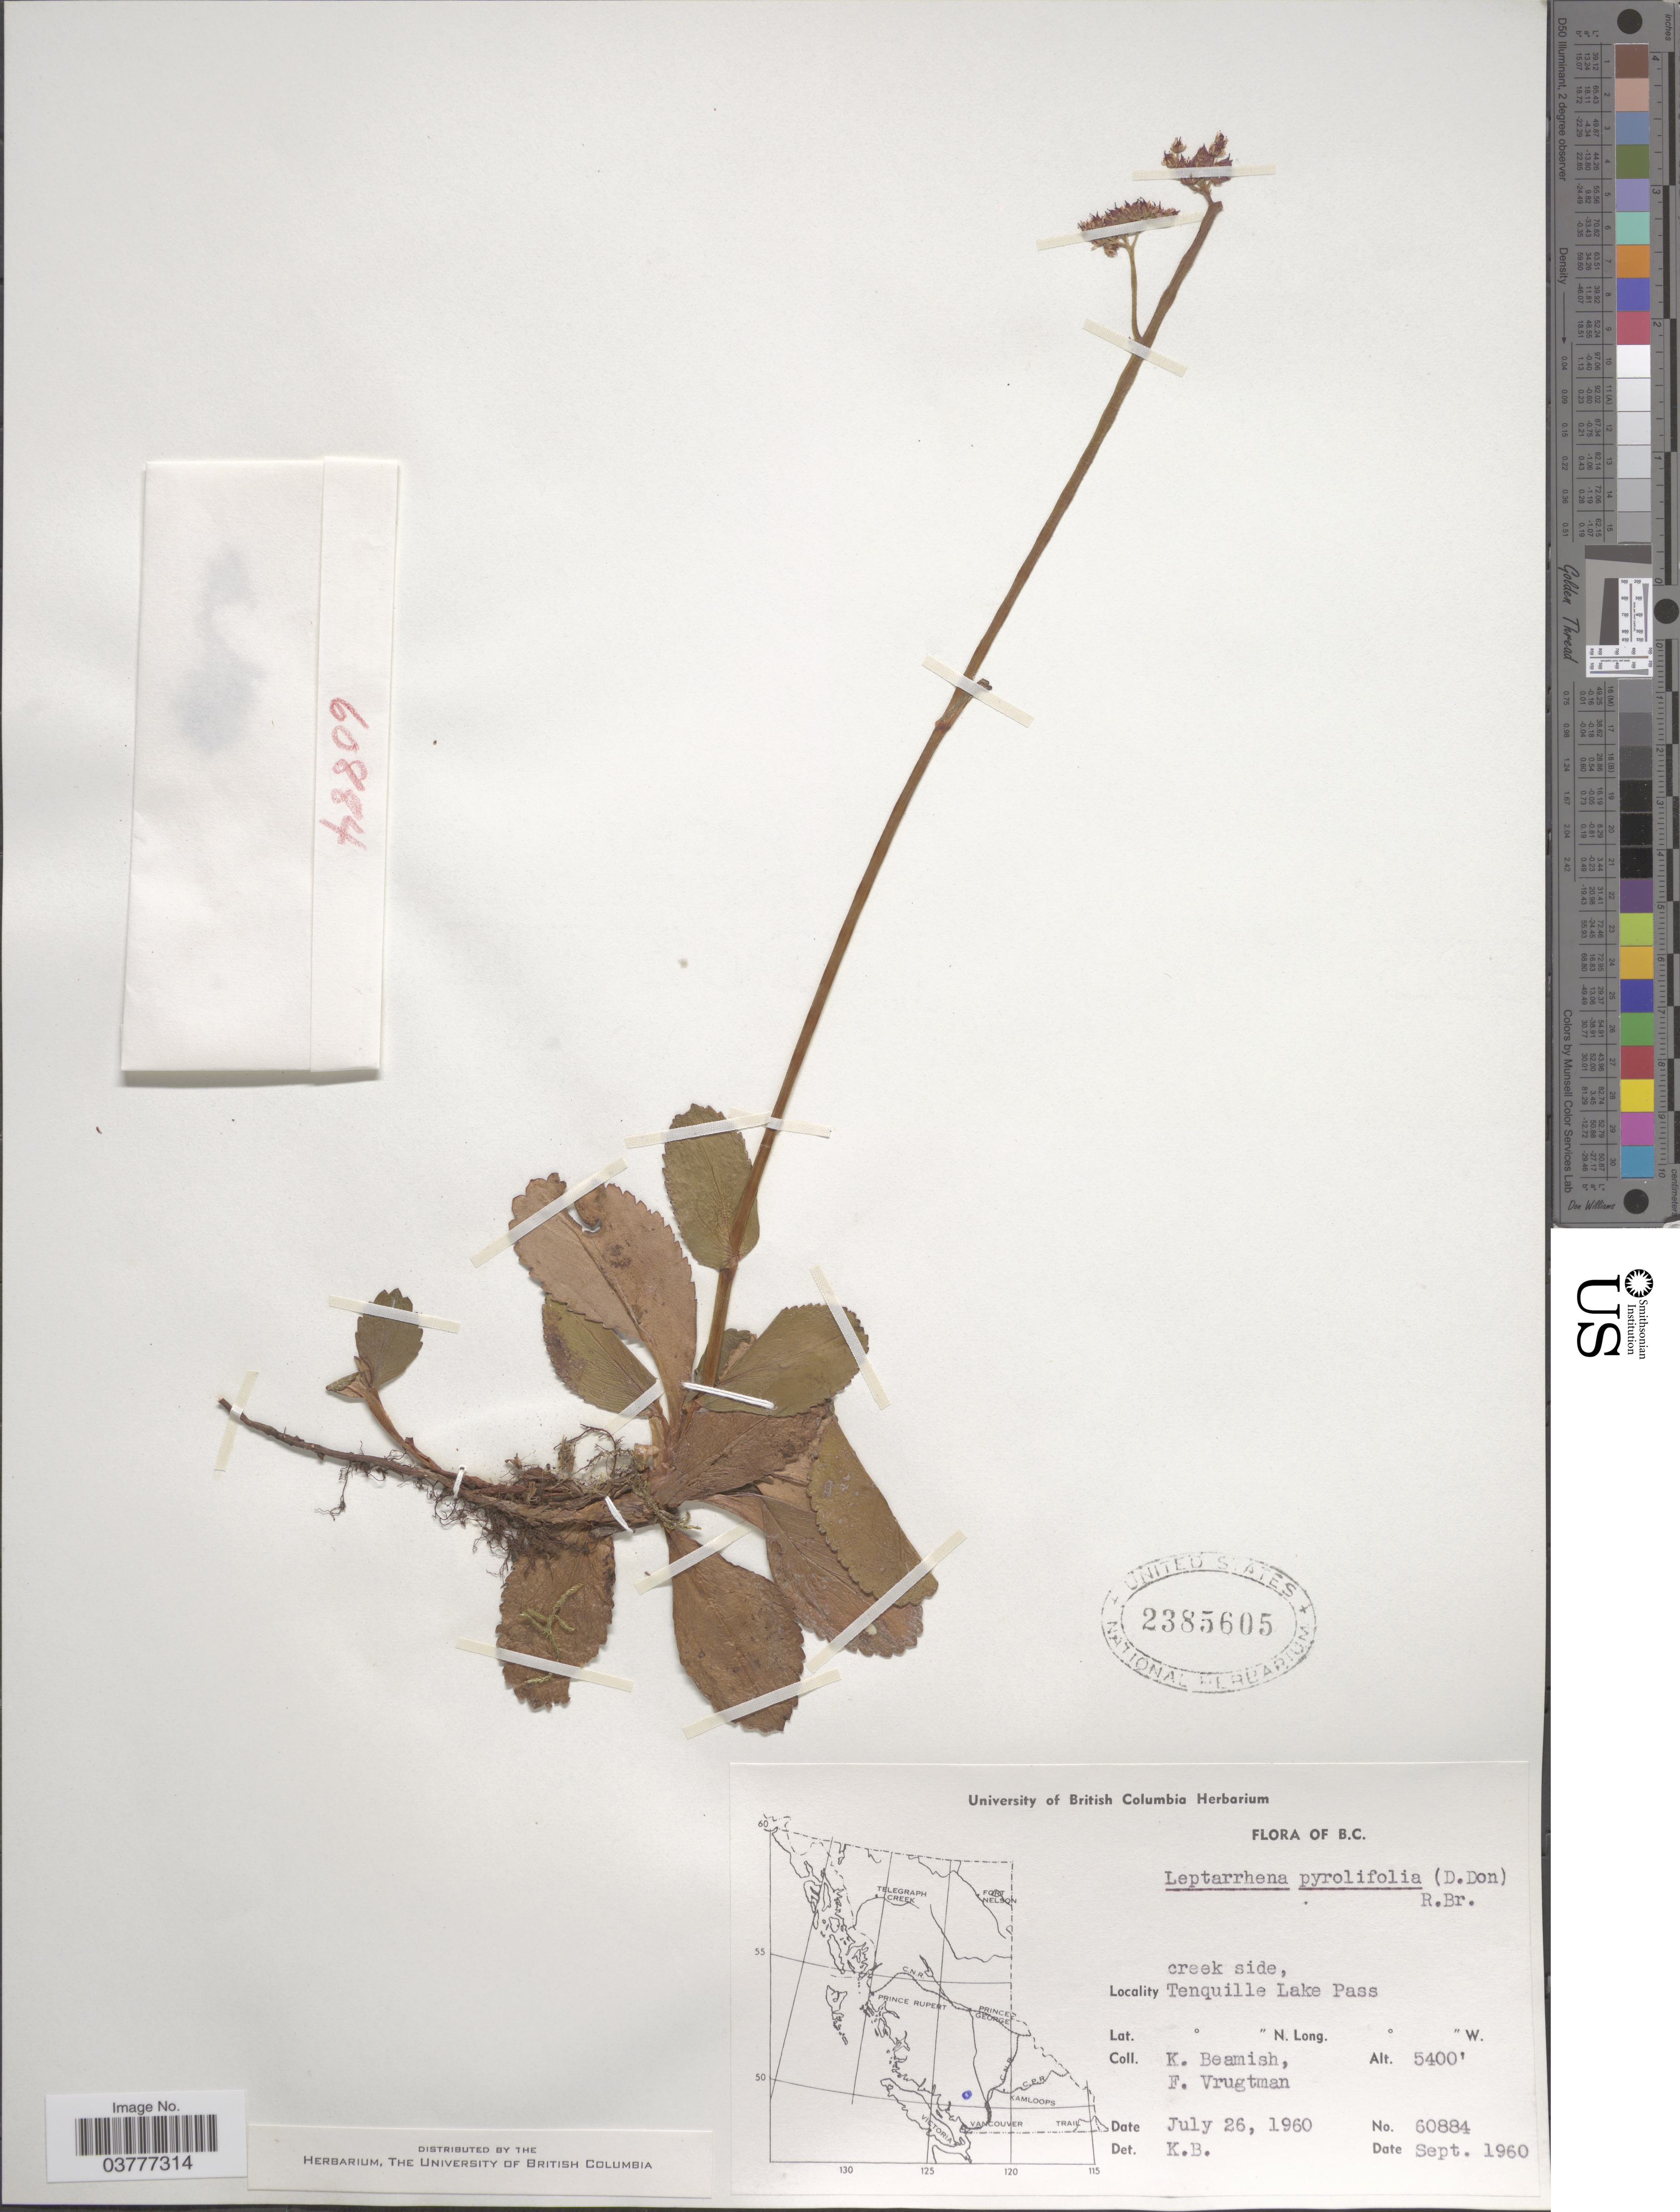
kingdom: Plantae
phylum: Tracheophyta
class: Magnoliopsida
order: Saxifragales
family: Saxifragaceae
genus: Leptarrhena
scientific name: Leptarrhena pyrolifolia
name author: (D. Don) Ser.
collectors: K. Beamish & F. Vrugtman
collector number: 60884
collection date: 1960-09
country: Canada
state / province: British Columbia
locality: Creek side, Tenquille Lake Pass.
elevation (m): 1646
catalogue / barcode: US 2385605